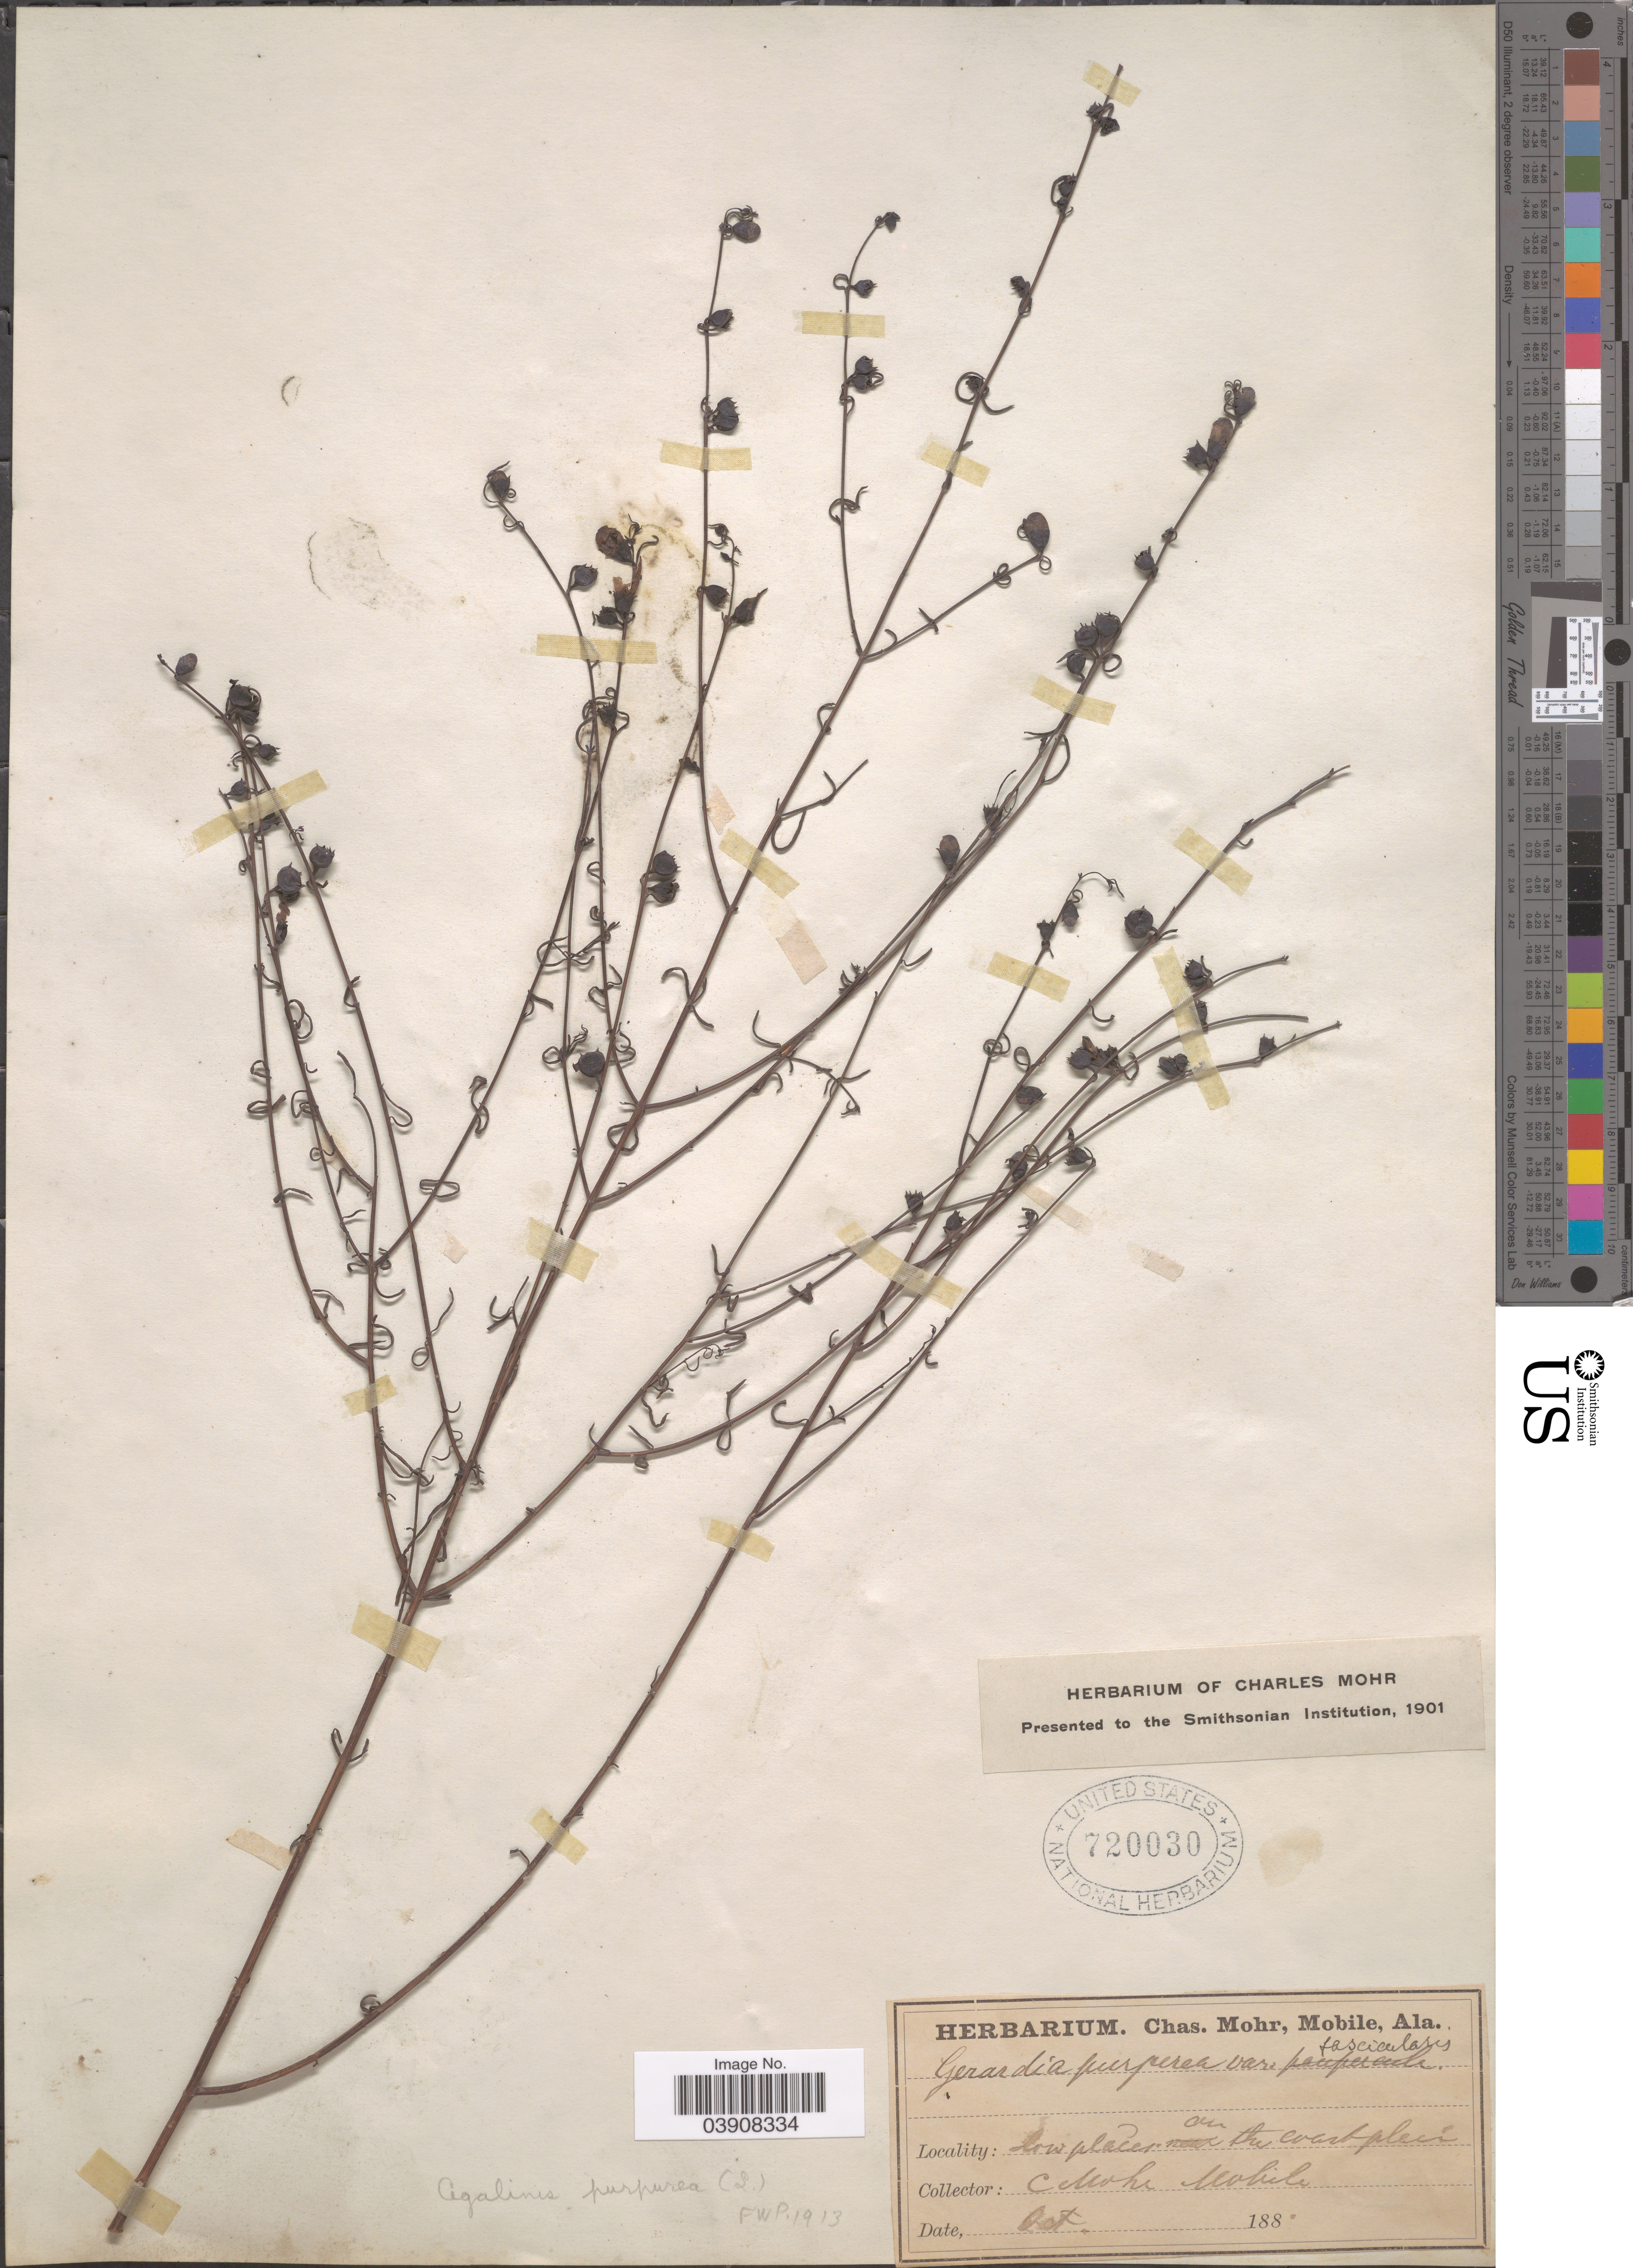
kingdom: Plantae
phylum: Tracheophyta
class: Magnoliopsida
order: Lamiales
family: Orobanchaceae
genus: Agalinis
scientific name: Agalinis purpurea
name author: (L.) Pennell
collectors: Mohr, C. T. (herbarium)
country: United States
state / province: Alabama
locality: Low places on the coast plain. Mobile.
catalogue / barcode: US 720030